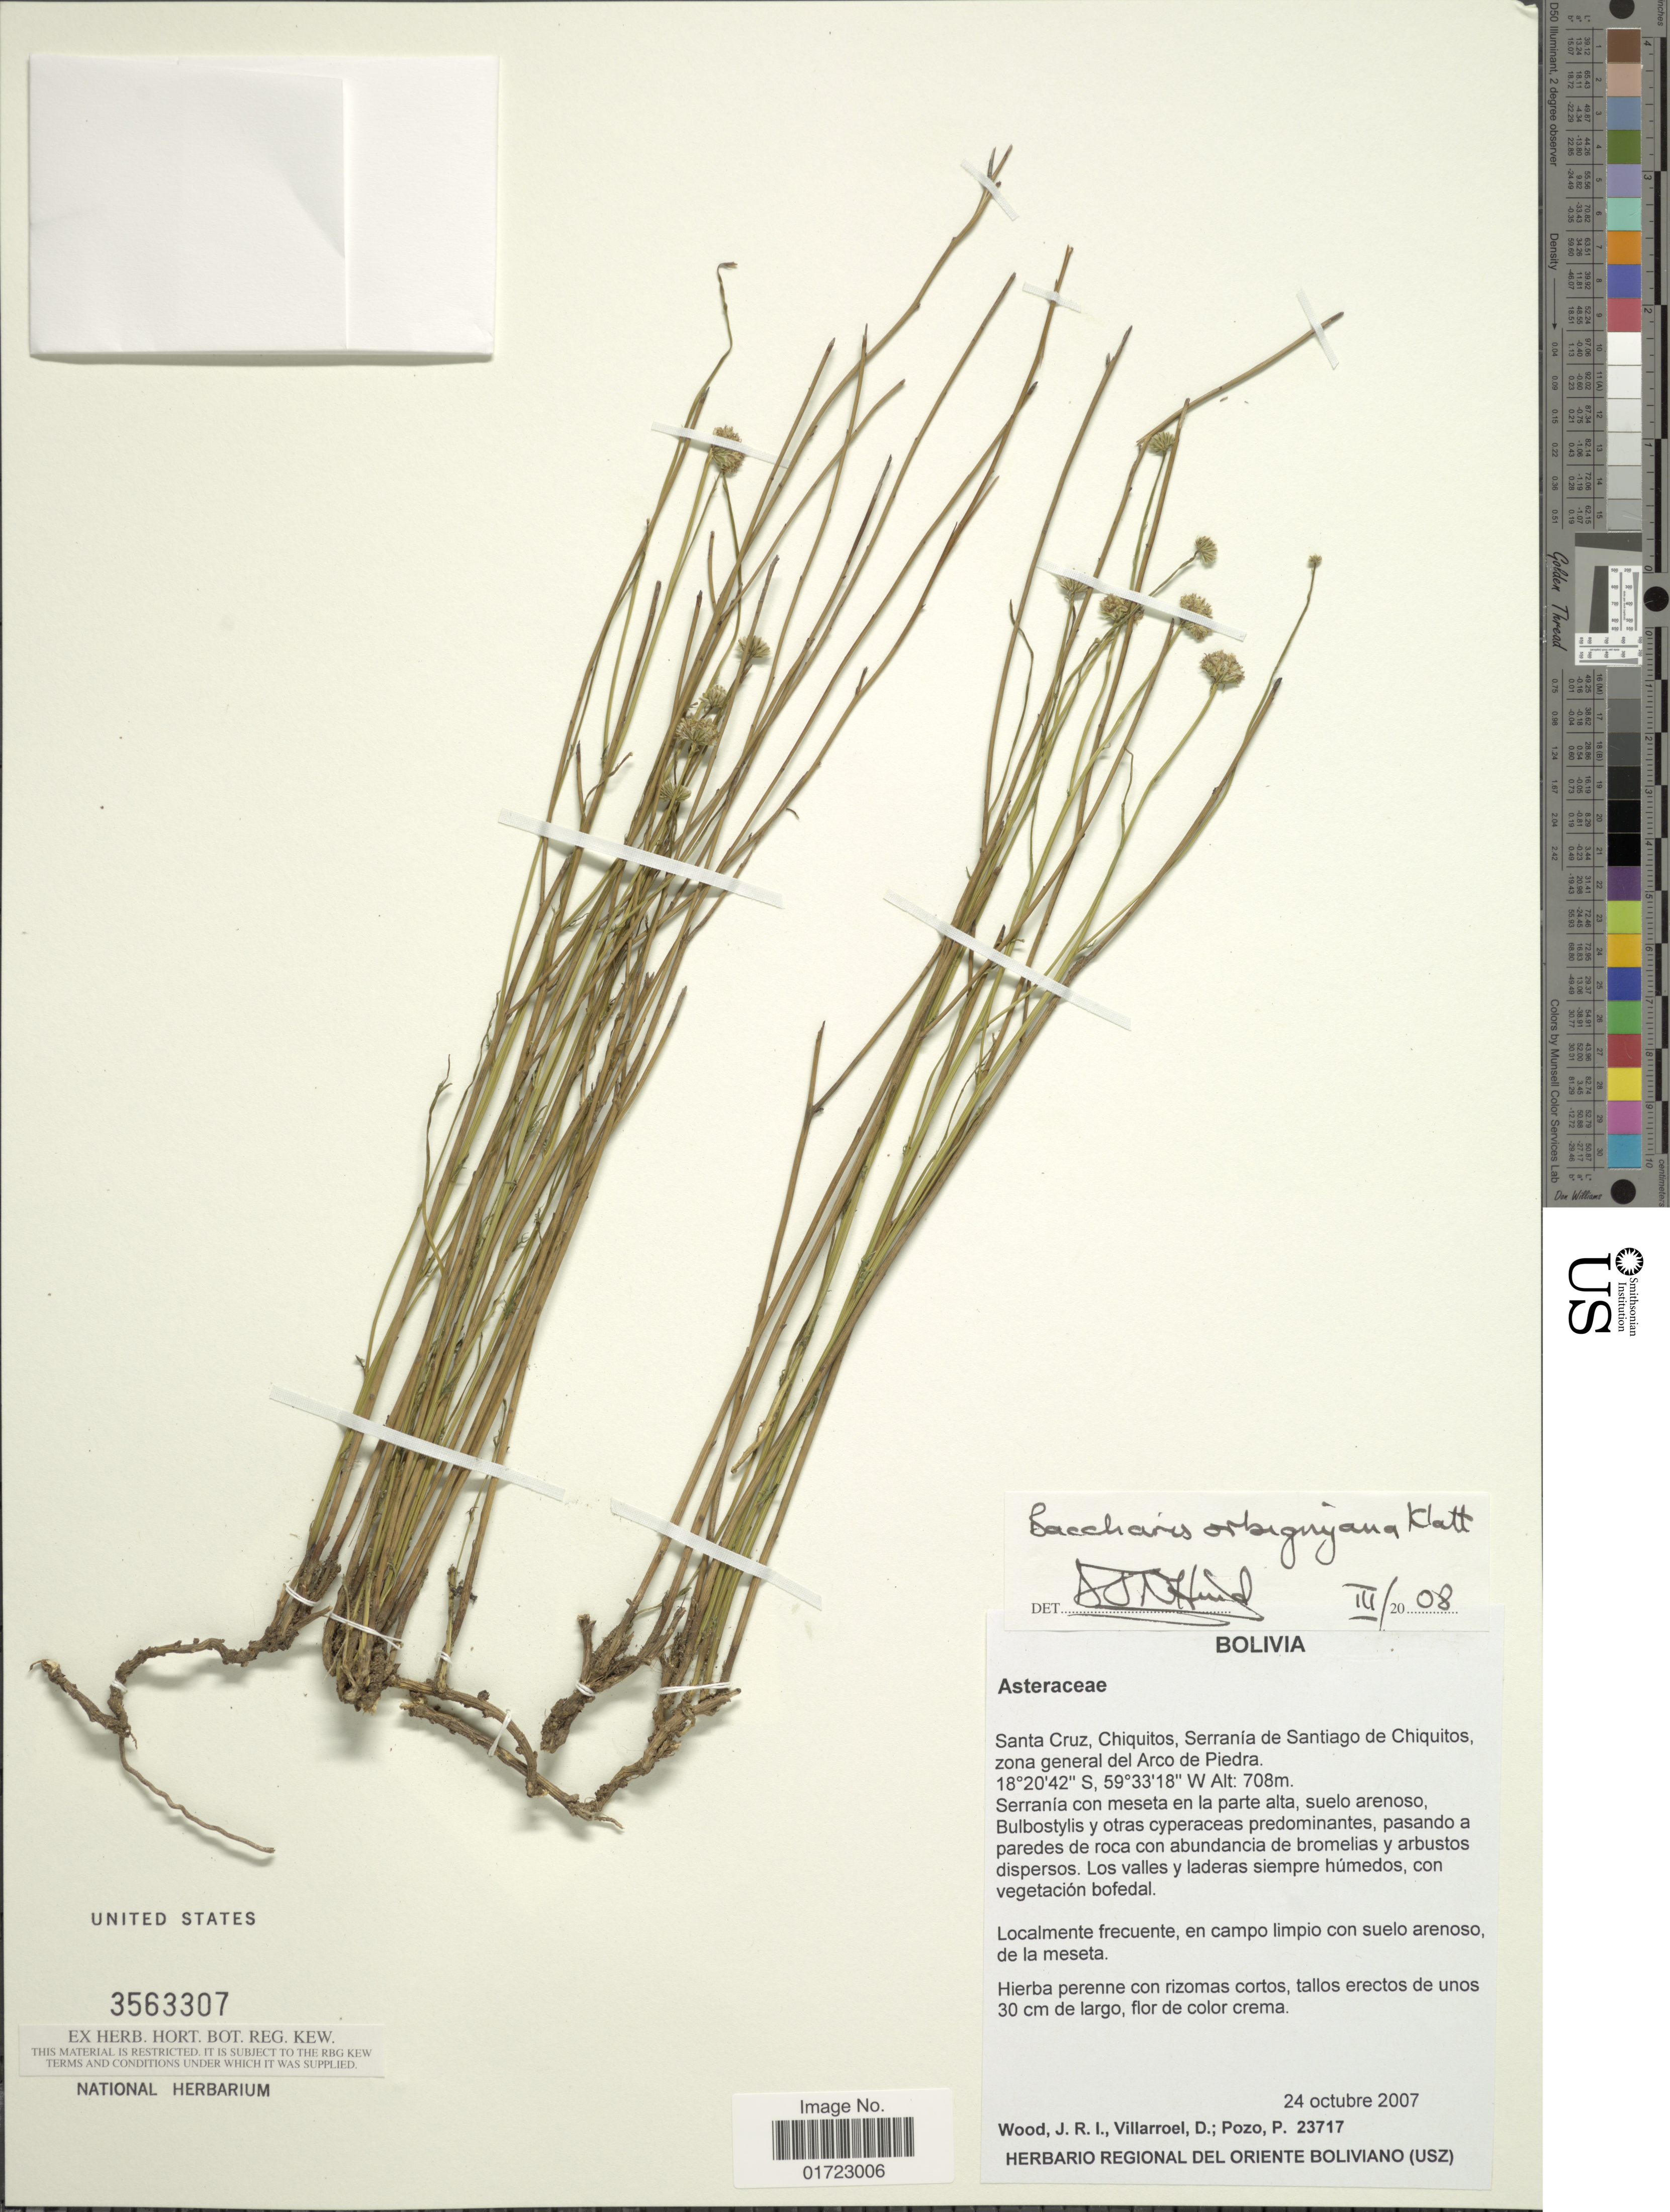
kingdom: Plantae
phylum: Tracheophyta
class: Magnoliopsida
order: Asterales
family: Asteraceae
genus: Baccharis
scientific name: Baccharis orbignyana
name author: Klatt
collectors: J. R. I. Wood, D. Villarroel & P. Pozo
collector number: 23717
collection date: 2007-10-24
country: Bolivia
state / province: Santa Cruz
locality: Chiquitos, Serrania de Santiago de Chiquitos, zona general del Arco de Piedra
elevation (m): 708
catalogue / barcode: US 3563307